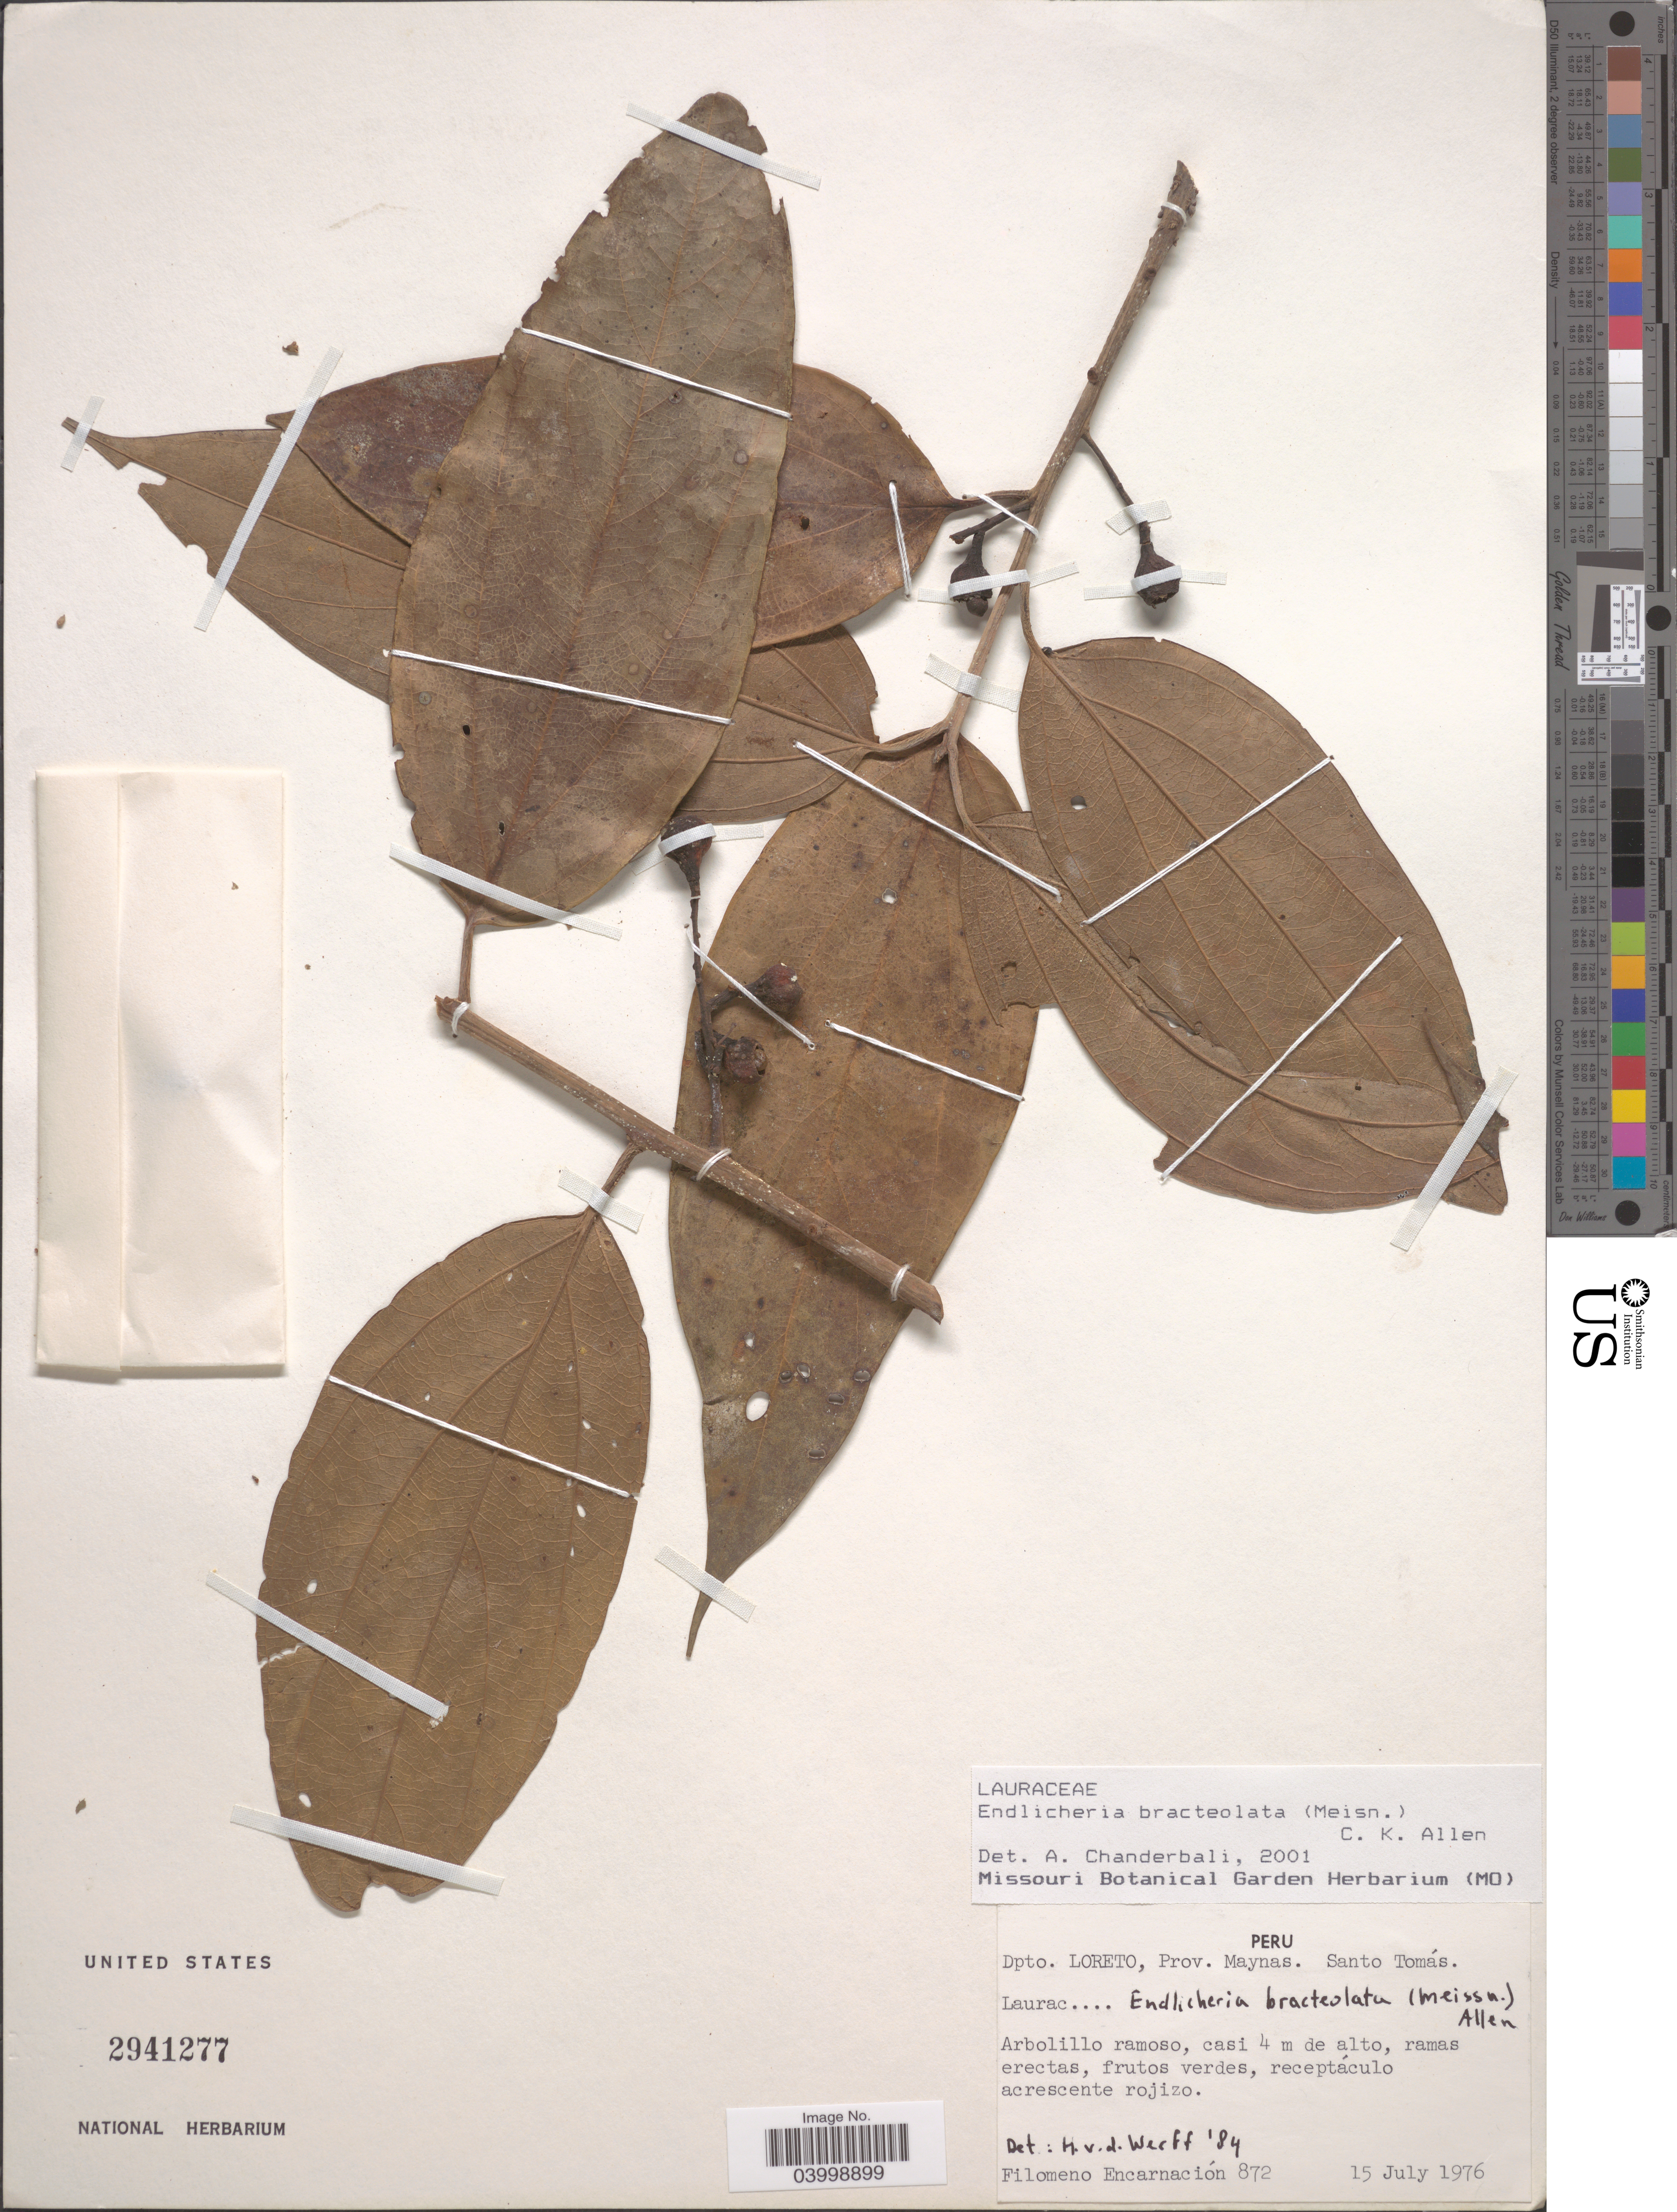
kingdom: Plantae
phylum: Tracheophyta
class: Magnoliopsida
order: Laurales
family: Lauraceae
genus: Endlicheria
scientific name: Endlicheria bracteolata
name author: (Meisn.) C.K. Allen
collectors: F. Encarnación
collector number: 872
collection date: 1976-07-15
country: Peru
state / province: Loreto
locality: Dpto. Loreto, Prov. Maynas. Santo Tomás.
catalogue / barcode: US 2941277